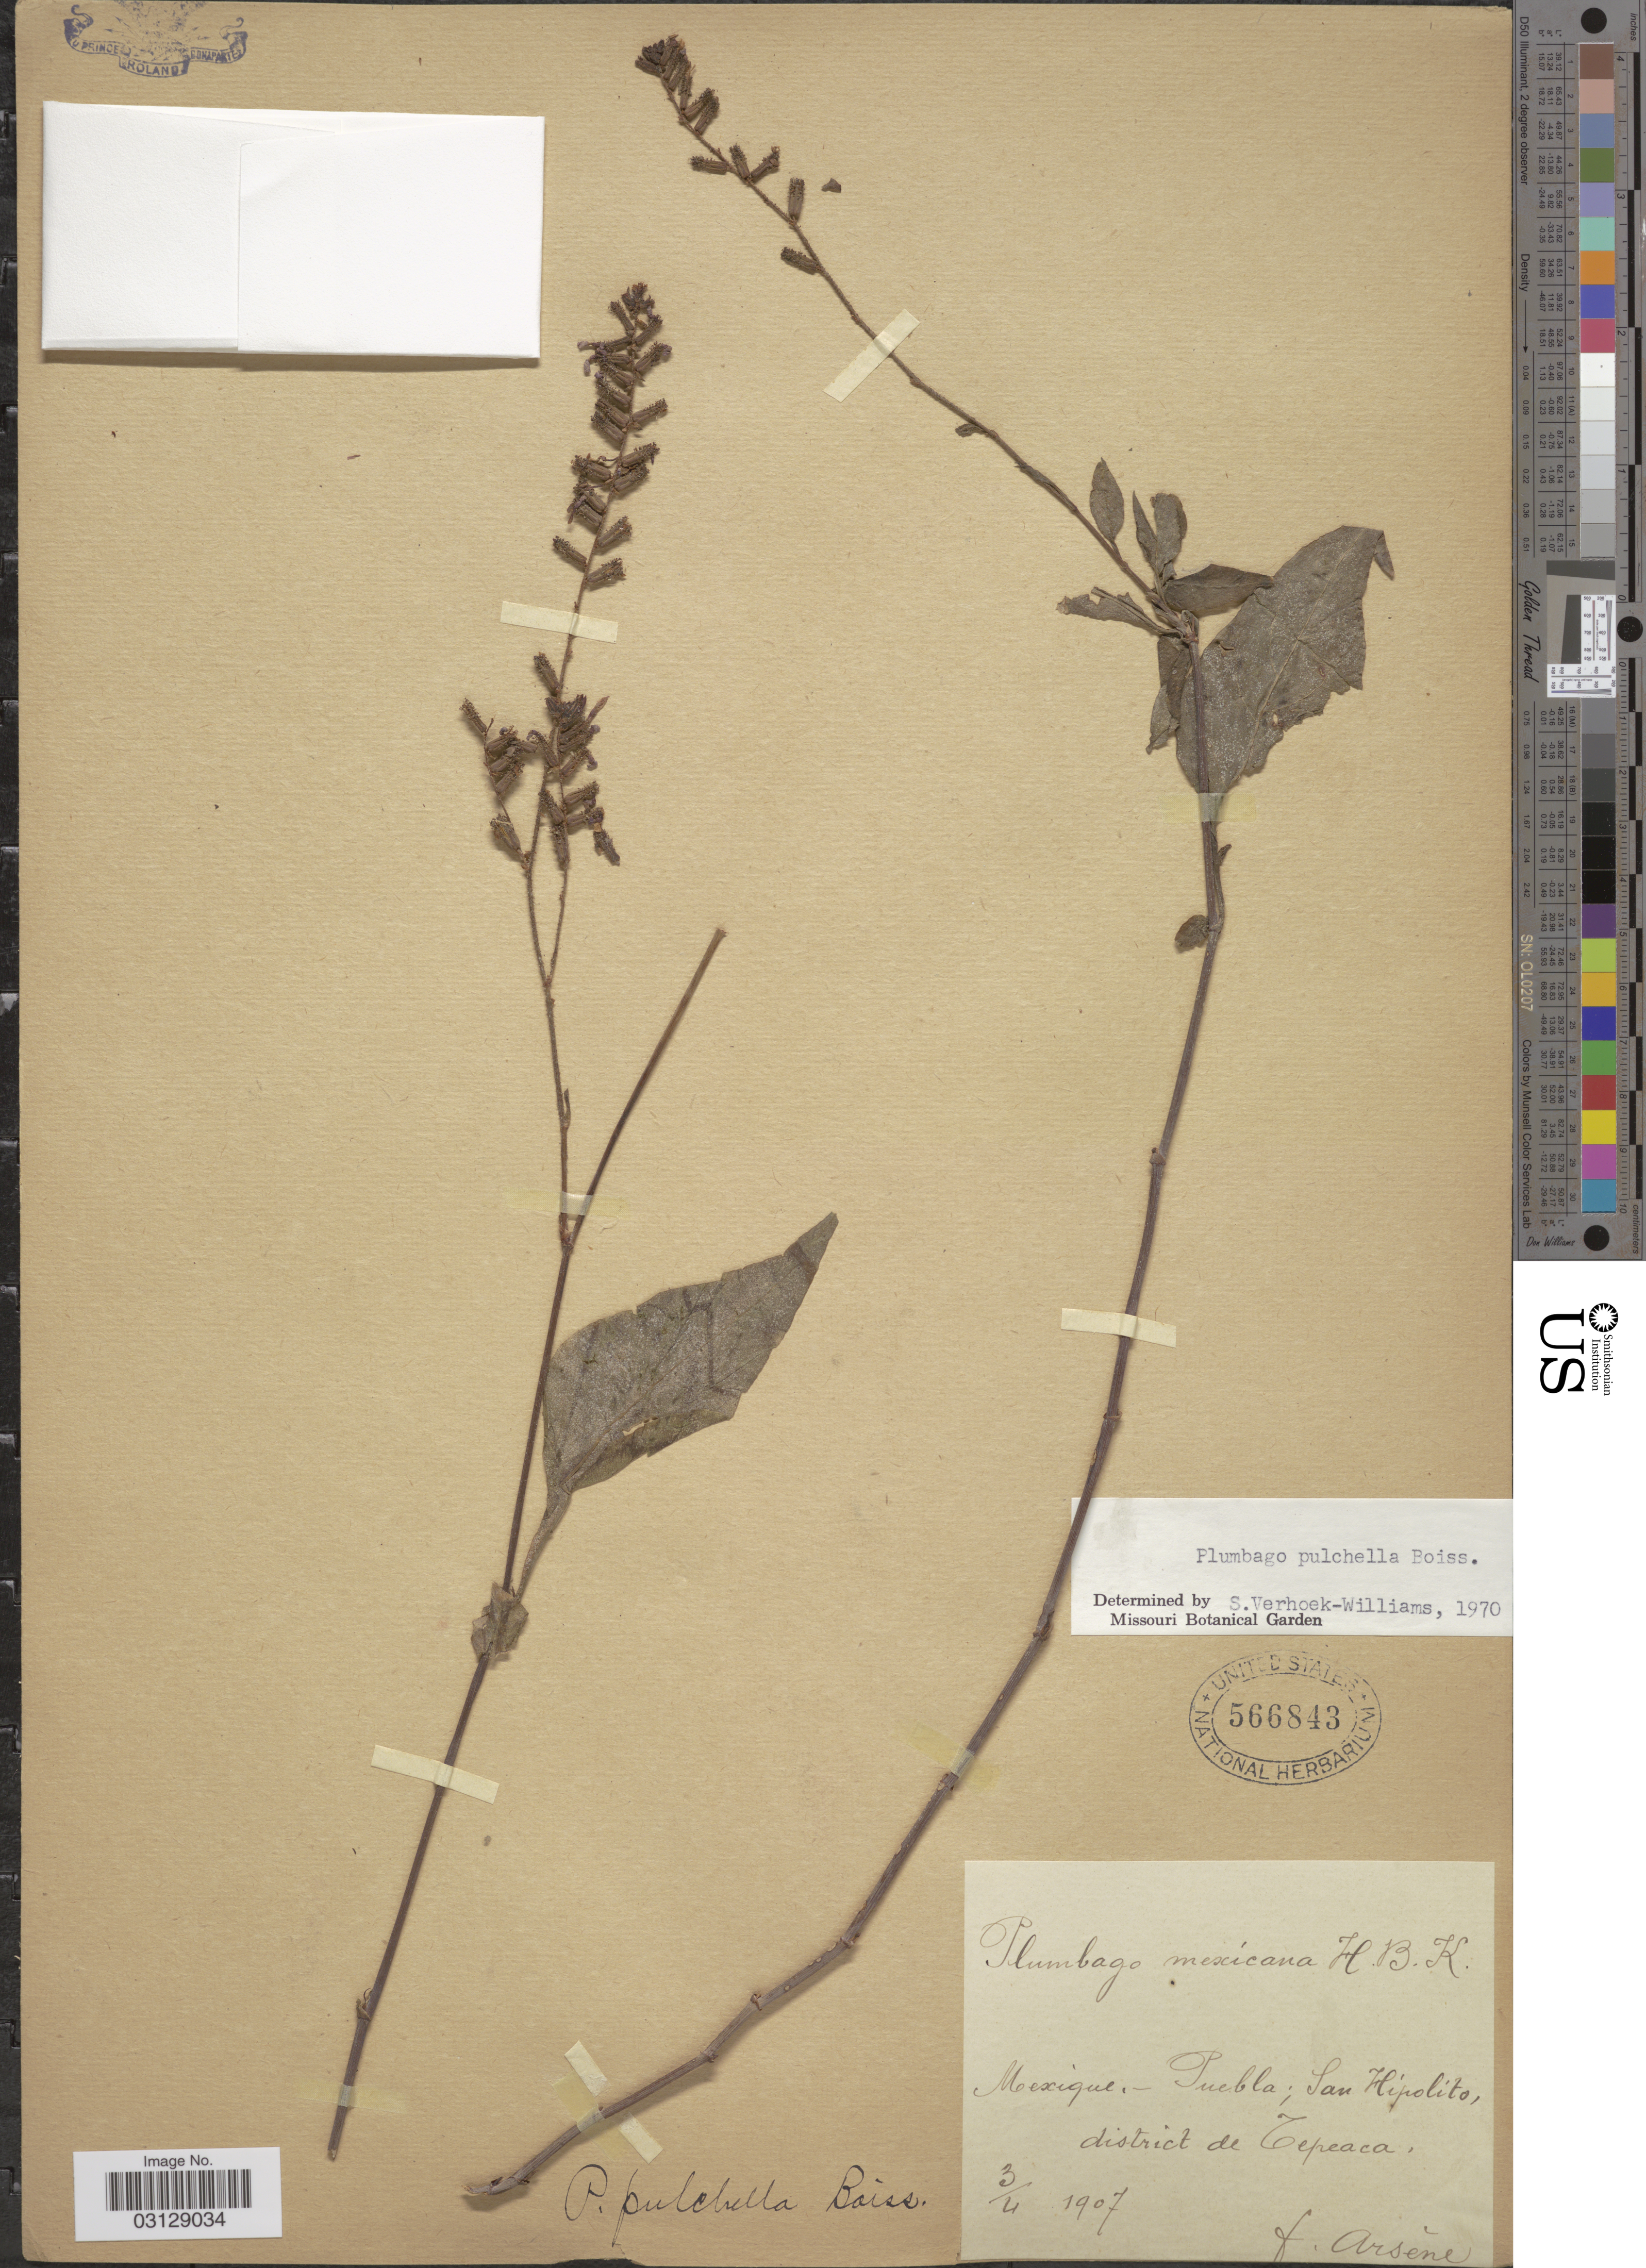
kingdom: Plantae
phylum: Tracheophyta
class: Magnoliopsida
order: Caryophyllales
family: Plumbaginaceae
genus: Plumbago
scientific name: Plumbago pulchella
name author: Boiss.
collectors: F. Arsène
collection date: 1907-04-03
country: Mexico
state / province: Puebla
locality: Mexique. San Hipolito, district de Tepeaca.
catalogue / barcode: US 566843